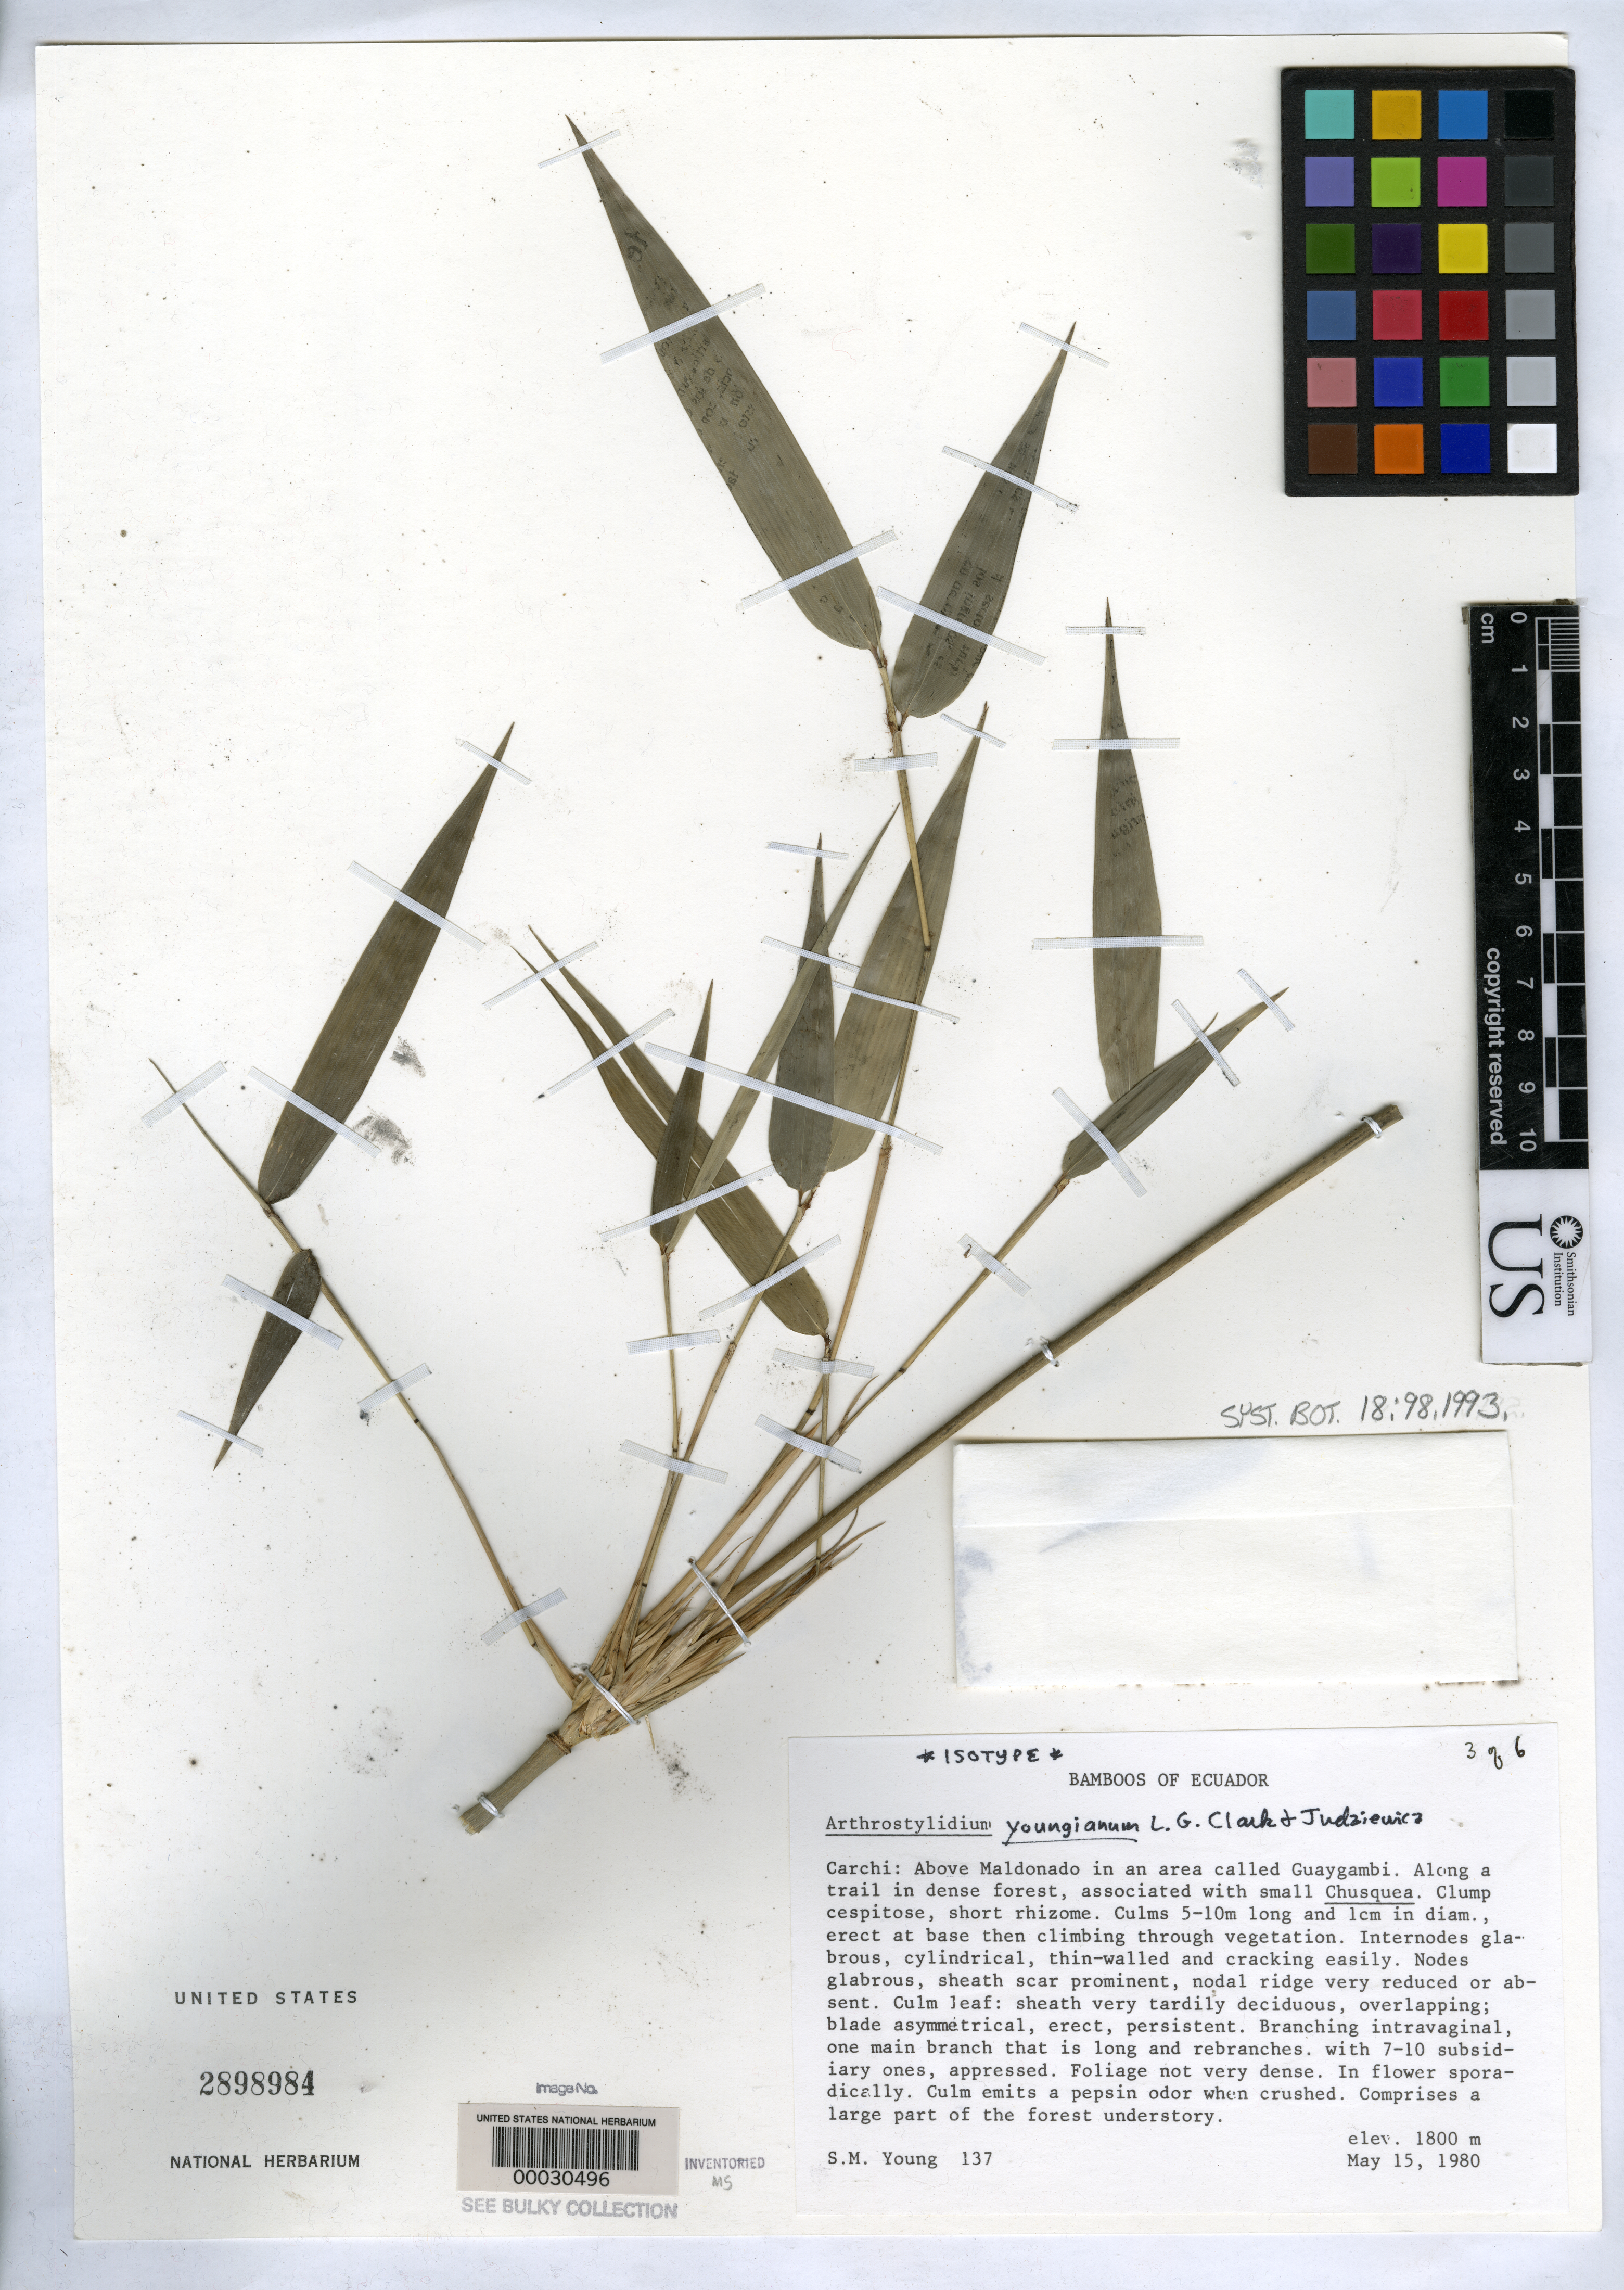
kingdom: Plantae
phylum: Tracheophyta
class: Liliopsida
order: Poales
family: Poaceae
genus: Arthrostylidium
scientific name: Arthrostylidium youngianum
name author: L.G. Clark & Judz.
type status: Holotype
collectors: S. Young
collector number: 137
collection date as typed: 15 May 1980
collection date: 1980-05-15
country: Ecuador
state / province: Carchi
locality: Above Maldonado, Guaygambi.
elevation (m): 1800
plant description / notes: Specimen in 6 parts, USNH 2898982-2898987. As designated in protologue, holotype is mounted on 6 sheets (and sheets are cross-referenced as "1 of 2", "2 of 2", etc.). Specimen annotations incorrectly identify some sheets as "isotype".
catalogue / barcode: US 2898984